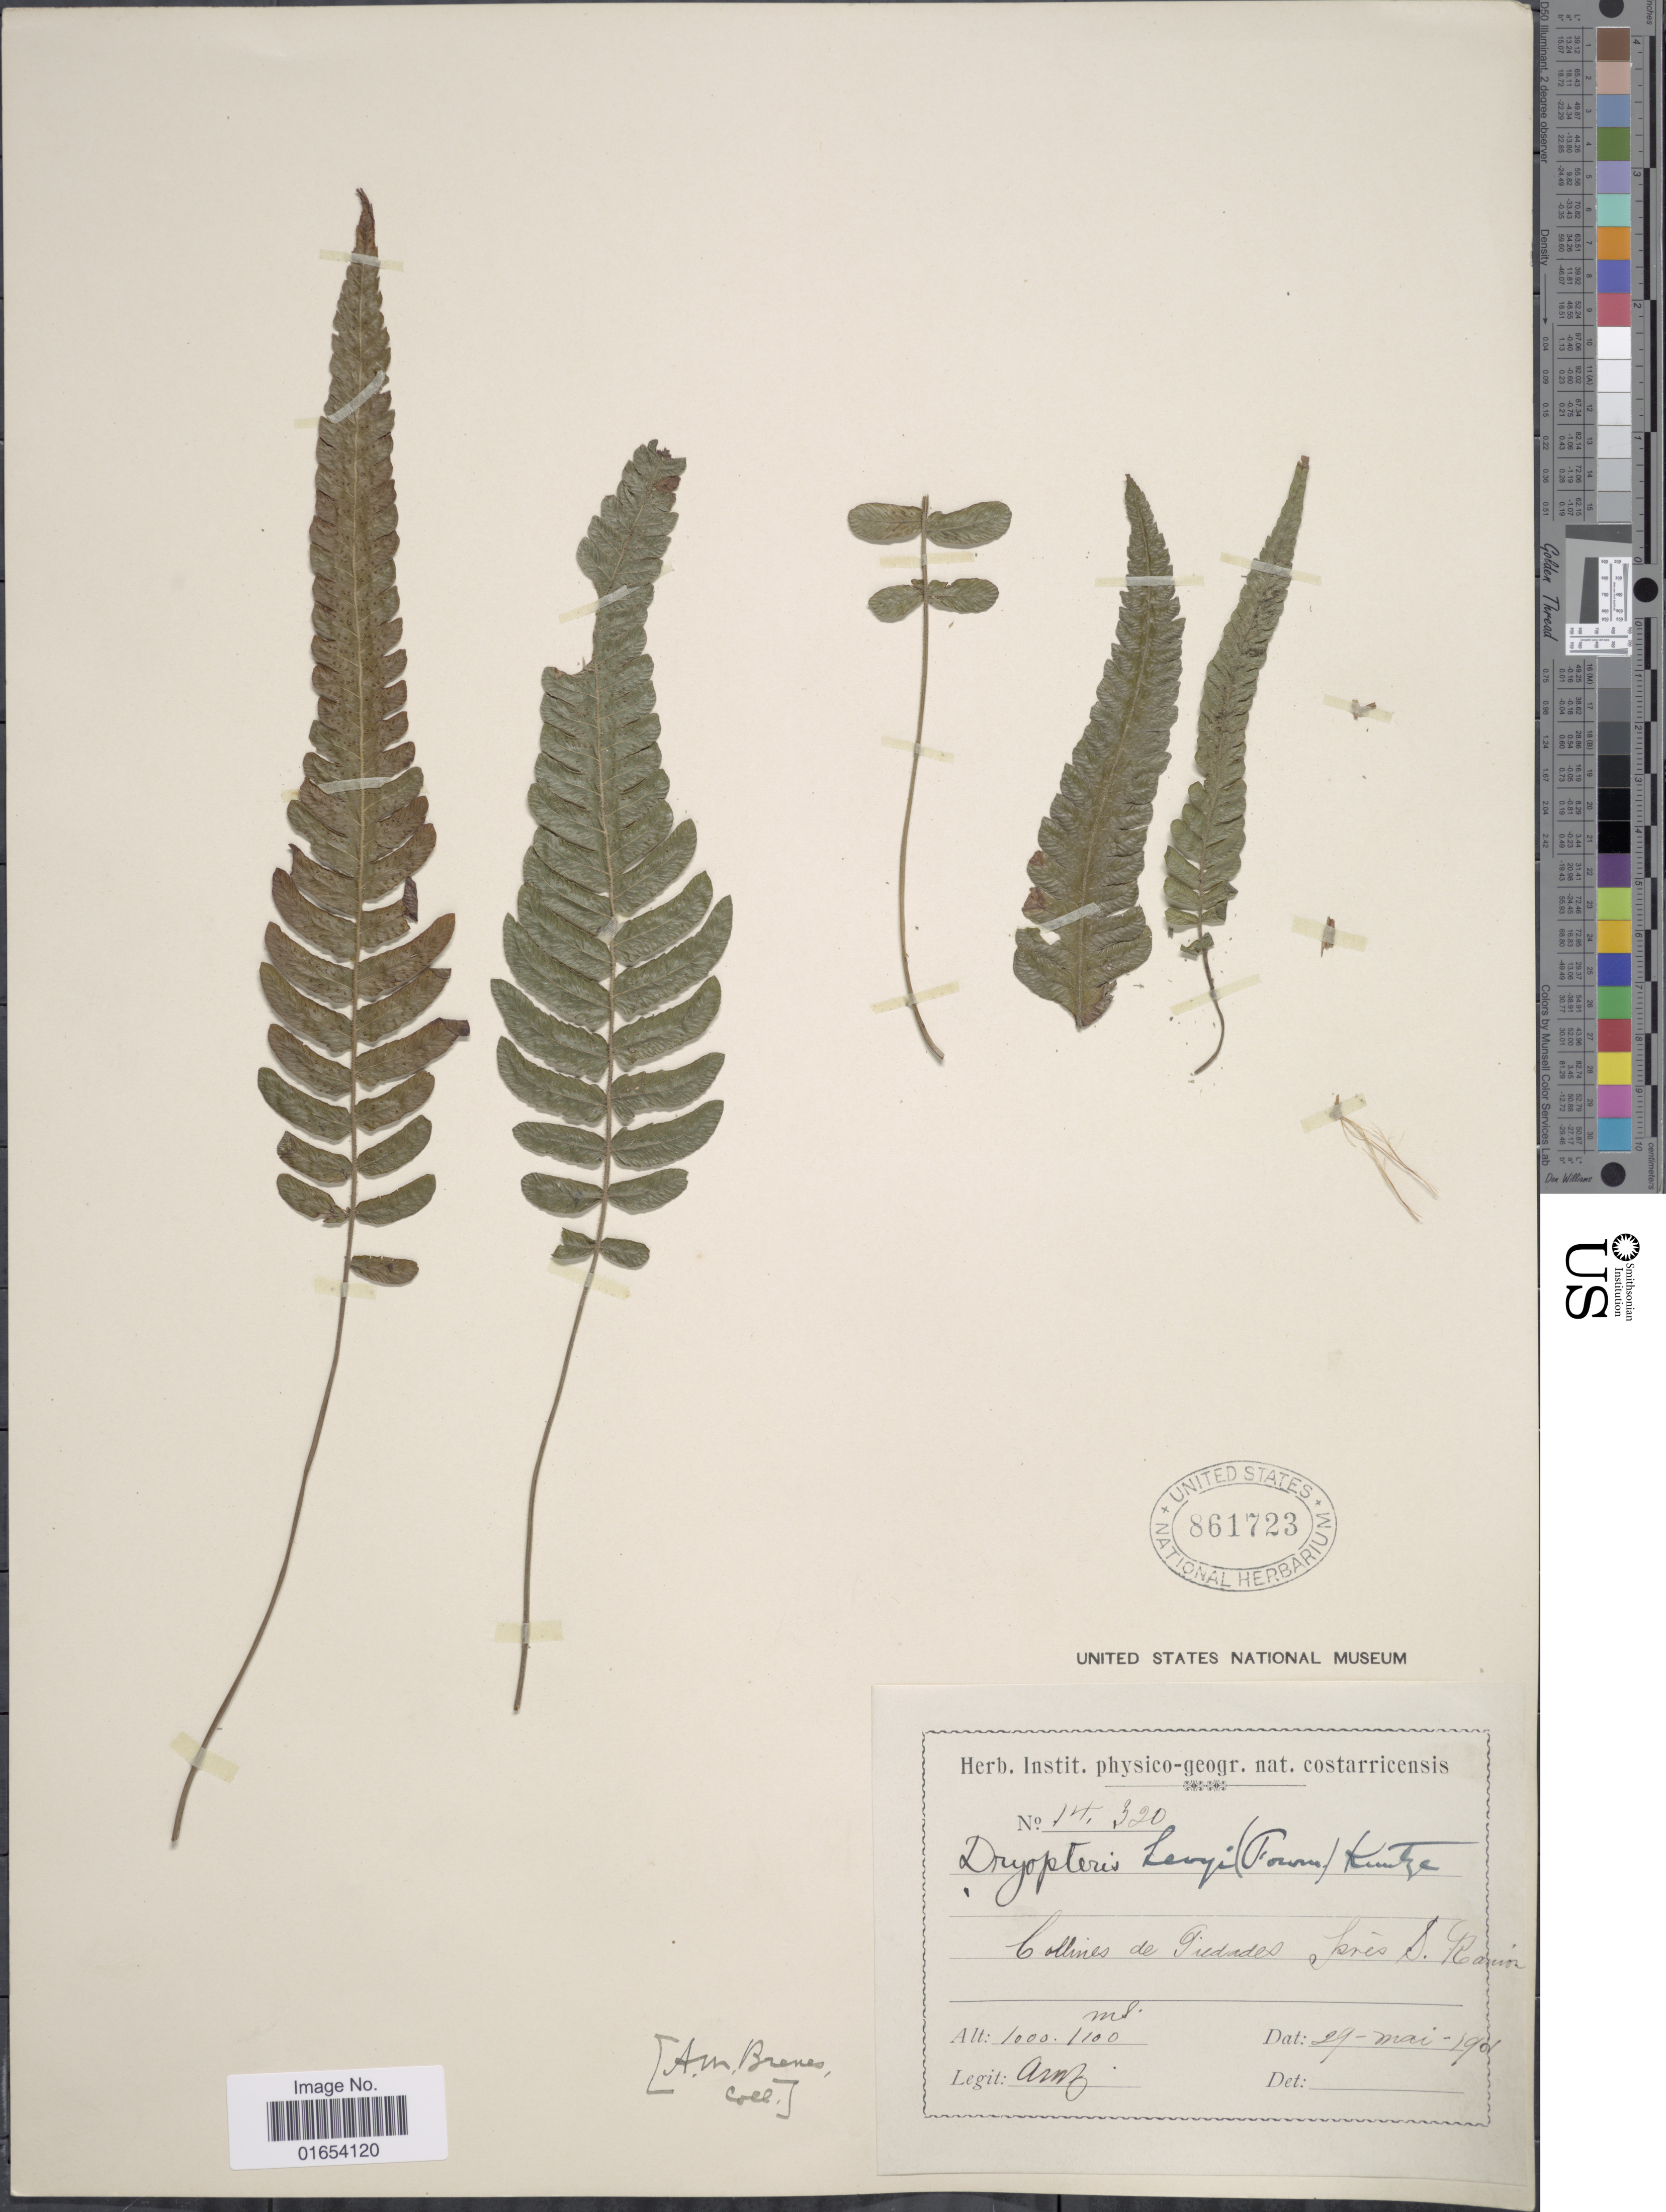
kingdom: Plantae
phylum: Tracheophyta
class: Polypodiopsida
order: Polypodiales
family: Thelypteridaceae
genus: Goniopteris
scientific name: Goniopteris levyi (E. Fourn.) comb. nov., ined 2015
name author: (E. Fourn.)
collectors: A. Brenes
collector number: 14320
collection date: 1901-05-29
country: Costa Rica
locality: Collines de Fiedades, Pres S. Ramon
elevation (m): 1000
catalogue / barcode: US 861723